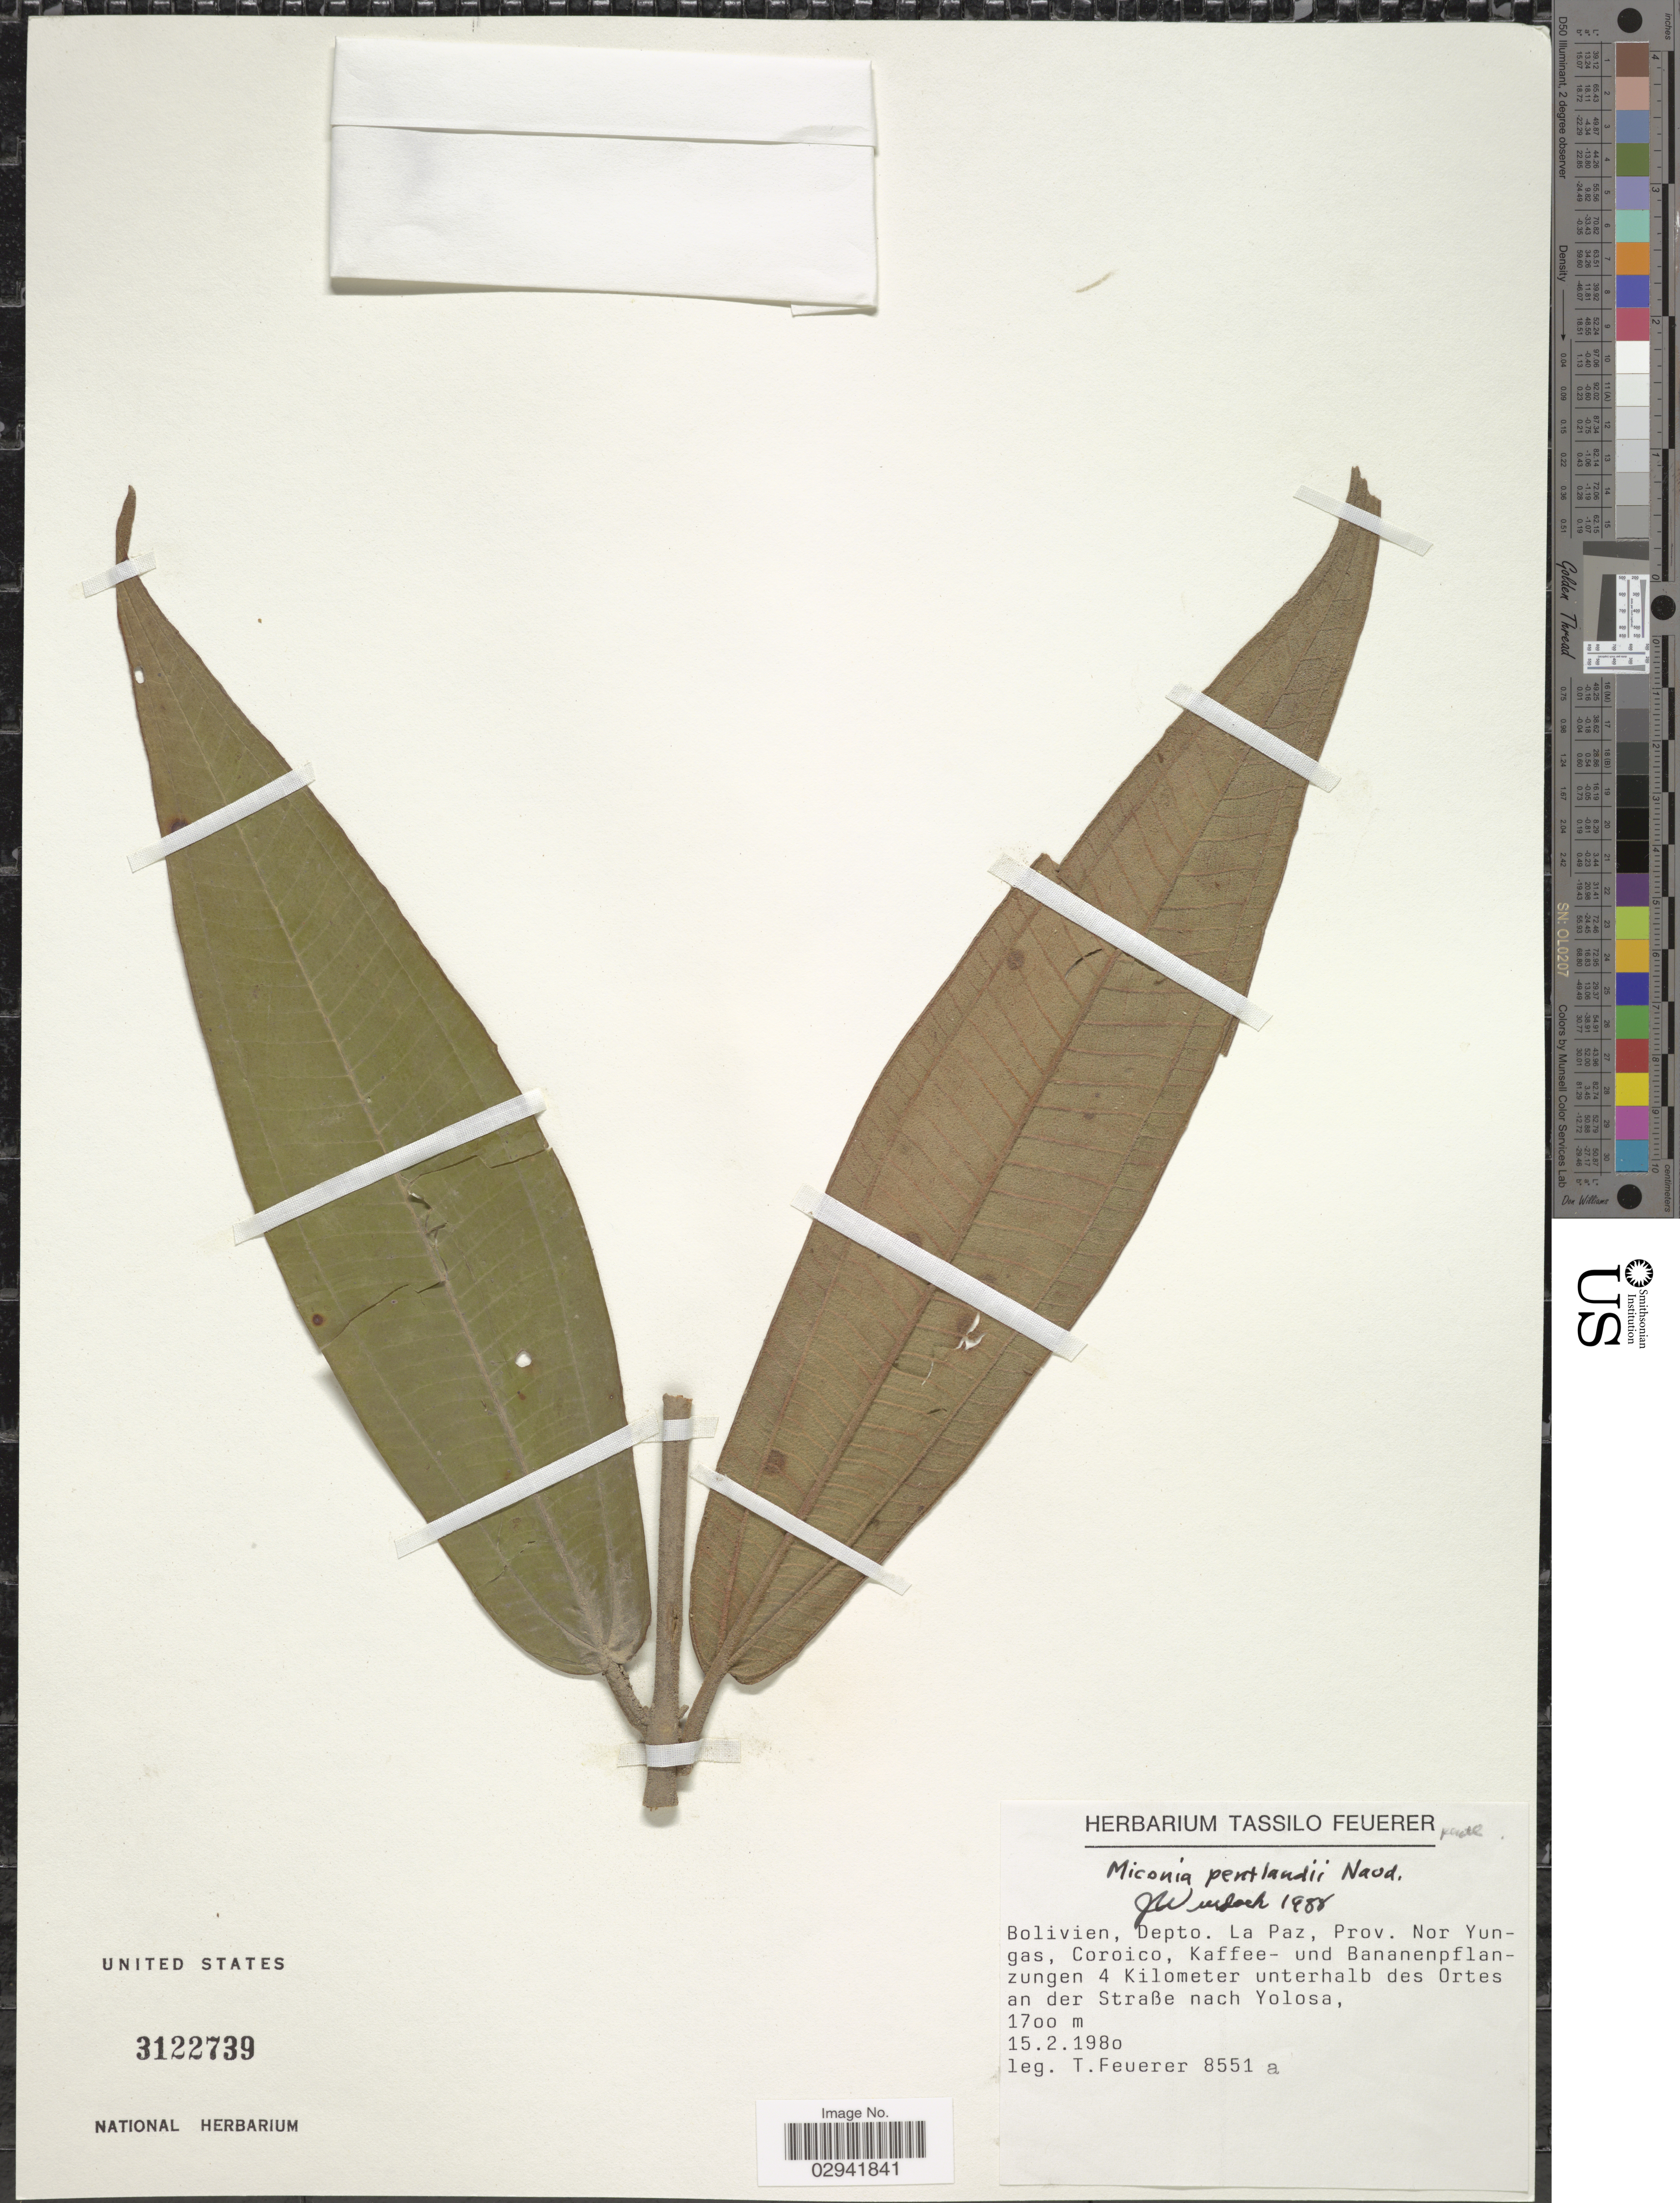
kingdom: Plantae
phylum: Tracheophyta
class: Magnoliopsida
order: Myrtales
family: Melastomataceae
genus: Miconia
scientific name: Miconia pentlandii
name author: Naudin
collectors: T. Feuerer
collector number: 8551a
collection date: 1980-02-15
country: Bolivia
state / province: La Paz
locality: Depto. La Paz, Prov. Nor Yungas, Coroico, Kaffee- und Bananenpflanzungen 4 Kilometer unterhalb des Ortes an der Straße nach Yolosa.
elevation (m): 1700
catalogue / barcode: US 3122739